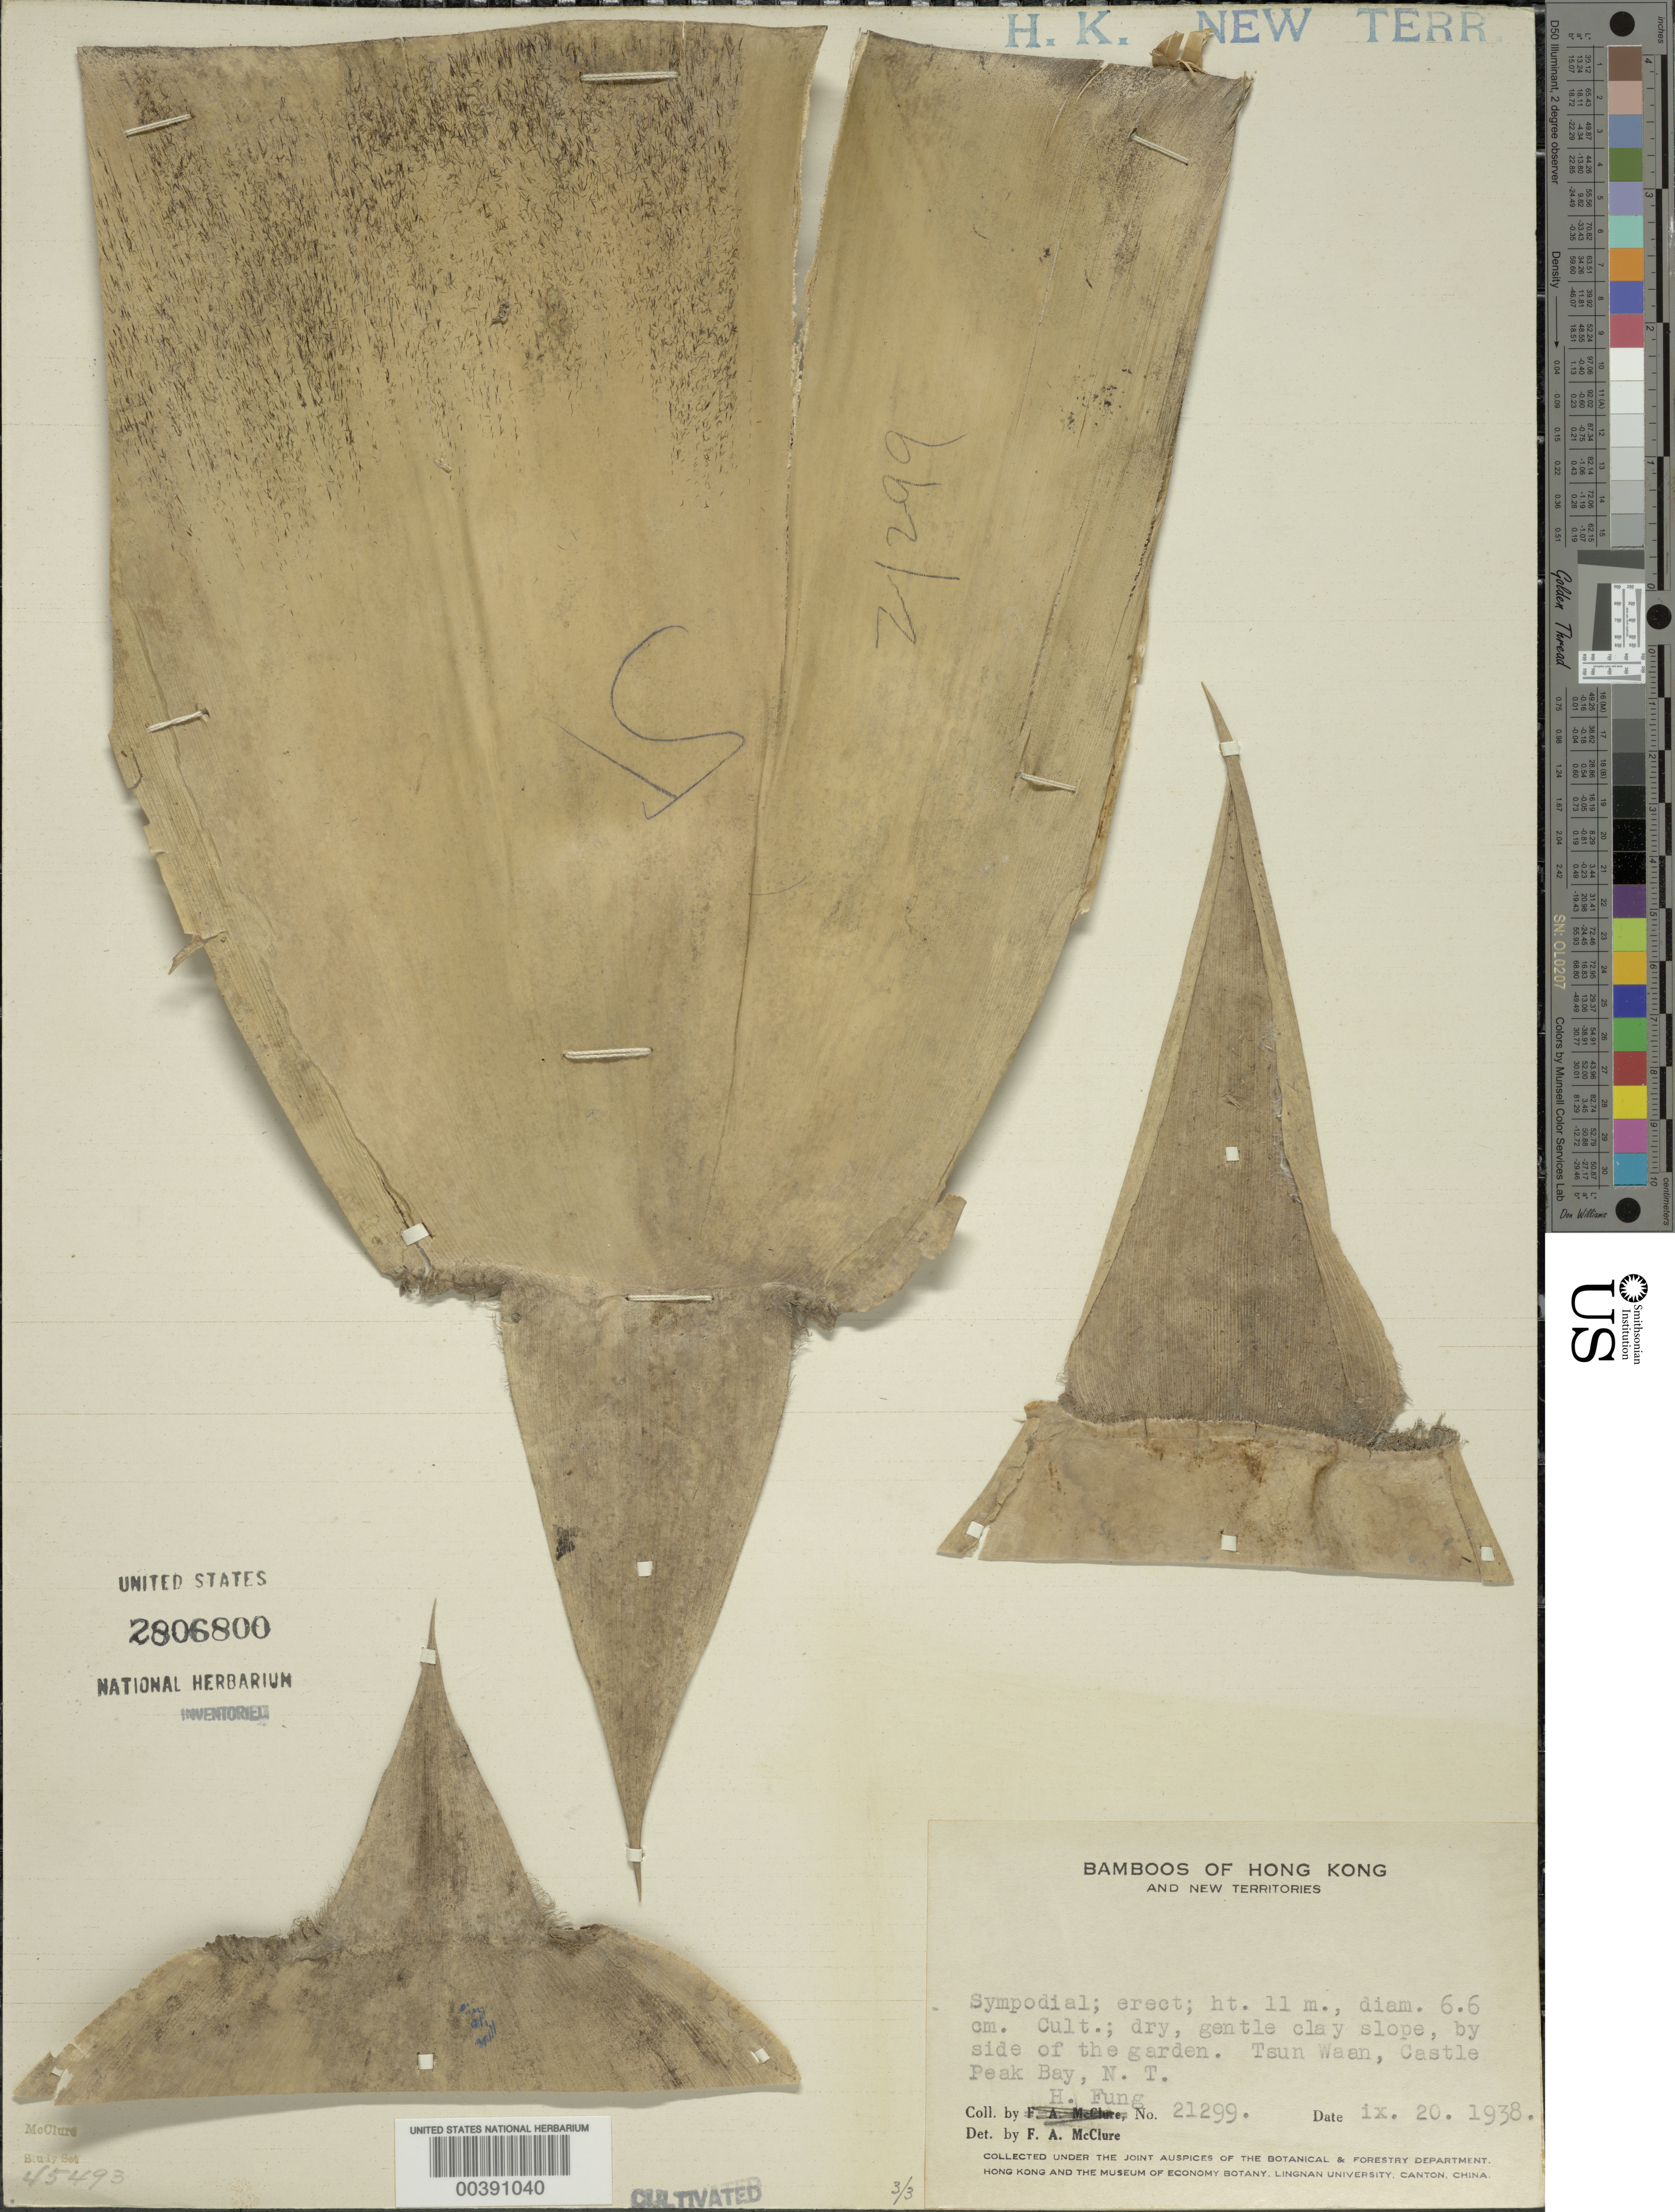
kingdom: Plantae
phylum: Tracheophyta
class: Liliopsida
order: Poales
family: Poaceae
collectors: H. L. Fung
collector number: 21299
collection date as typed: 20 Sep 1938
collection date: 1938-09-20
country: China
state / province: Hong Kong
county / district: New Territories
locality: Tsun waan, castle peak bay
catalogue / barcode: US 2806800